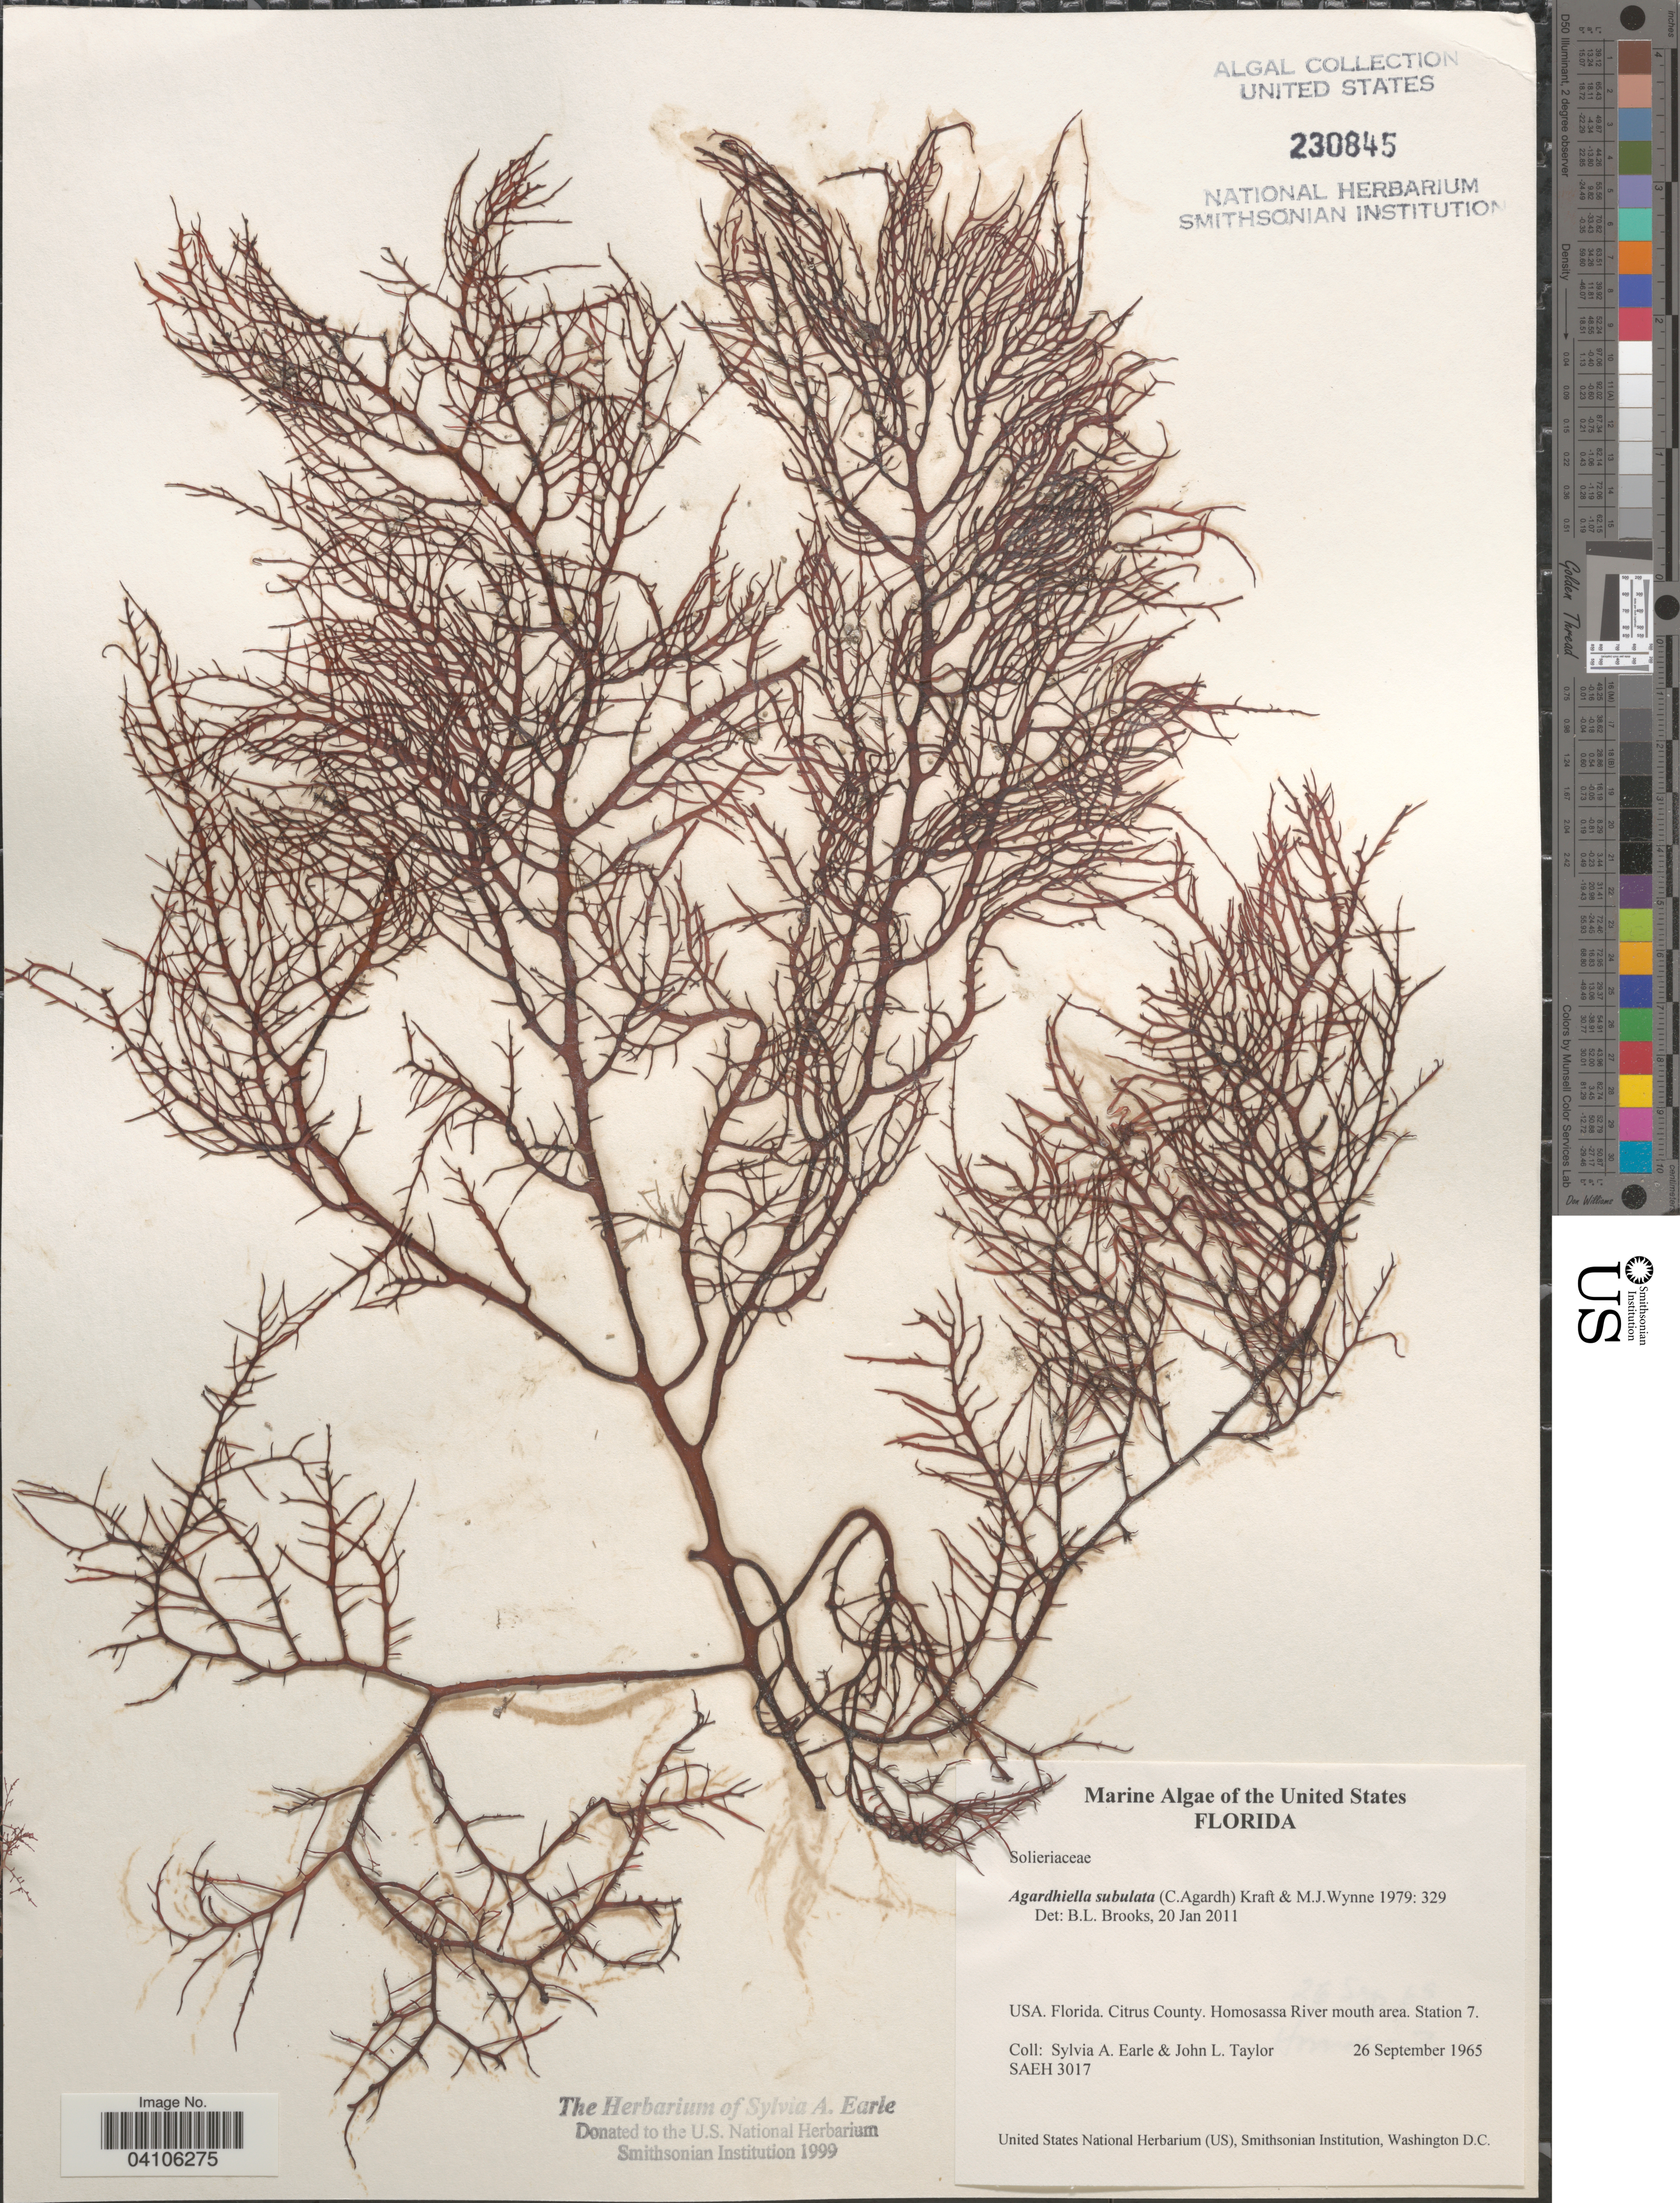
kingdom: Plantae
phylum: Rhodophyta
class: Florideophyceae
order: Gigartinales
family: Solieriaceae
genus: Agardhiella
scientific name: Agardhiella subulata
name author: (C. Agardh) G.T.Kraft & M.J. Wynne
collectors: S. A. Earle & J. L. Taylor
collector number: SAEH3017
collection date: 1965-09-26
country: United States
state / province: Florida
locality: Citrus County. Homosassa River mouth area. Station 7.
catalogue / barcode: US 230845